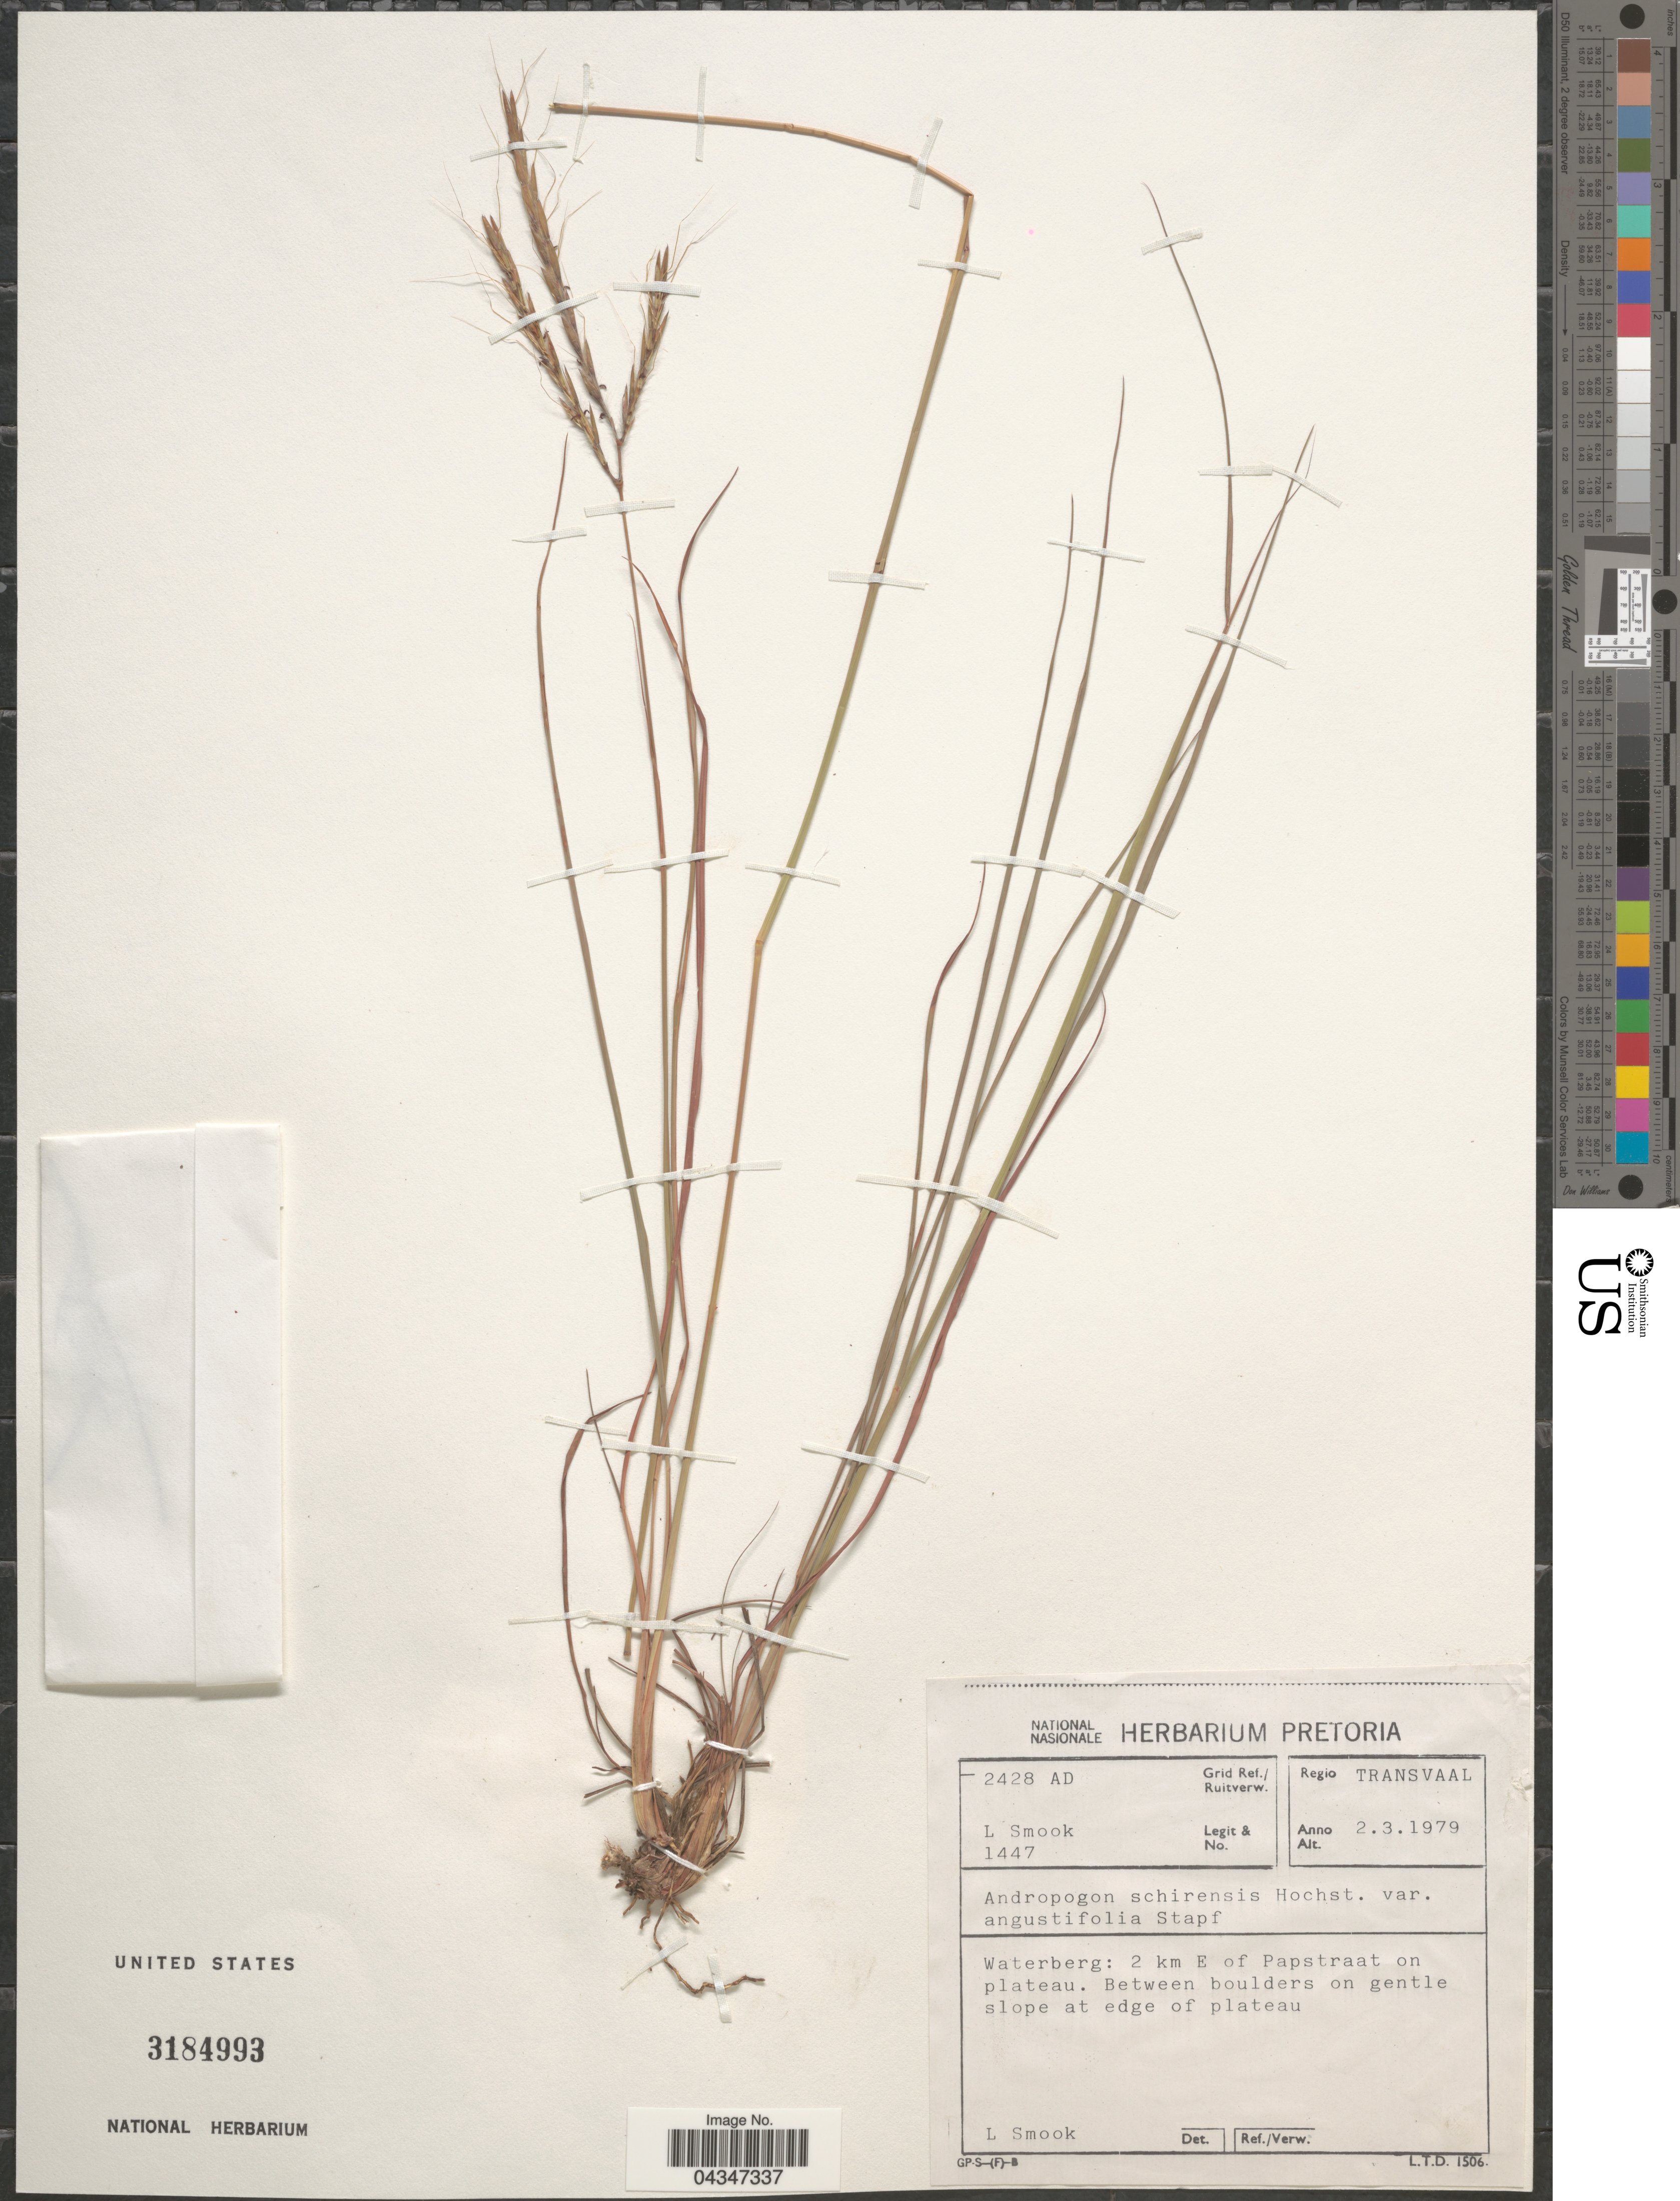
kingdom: Plantae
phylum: Tracheophyta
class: Liliopsida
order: Poales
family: Poaceae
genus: Andropogon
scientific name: Andropogon schirensis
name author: Hochst. ex A. Rich.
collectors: L. Smook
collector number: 1447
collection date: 1979-03-02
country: South Africa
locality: Grid Ref./ Ruitverw. -2428 AD. Regio Transvaal. Waterberg: 2 km E of Papstraat on plateau. Between boulders on gentle slope at edge of plateau.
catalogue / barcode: US 3184993